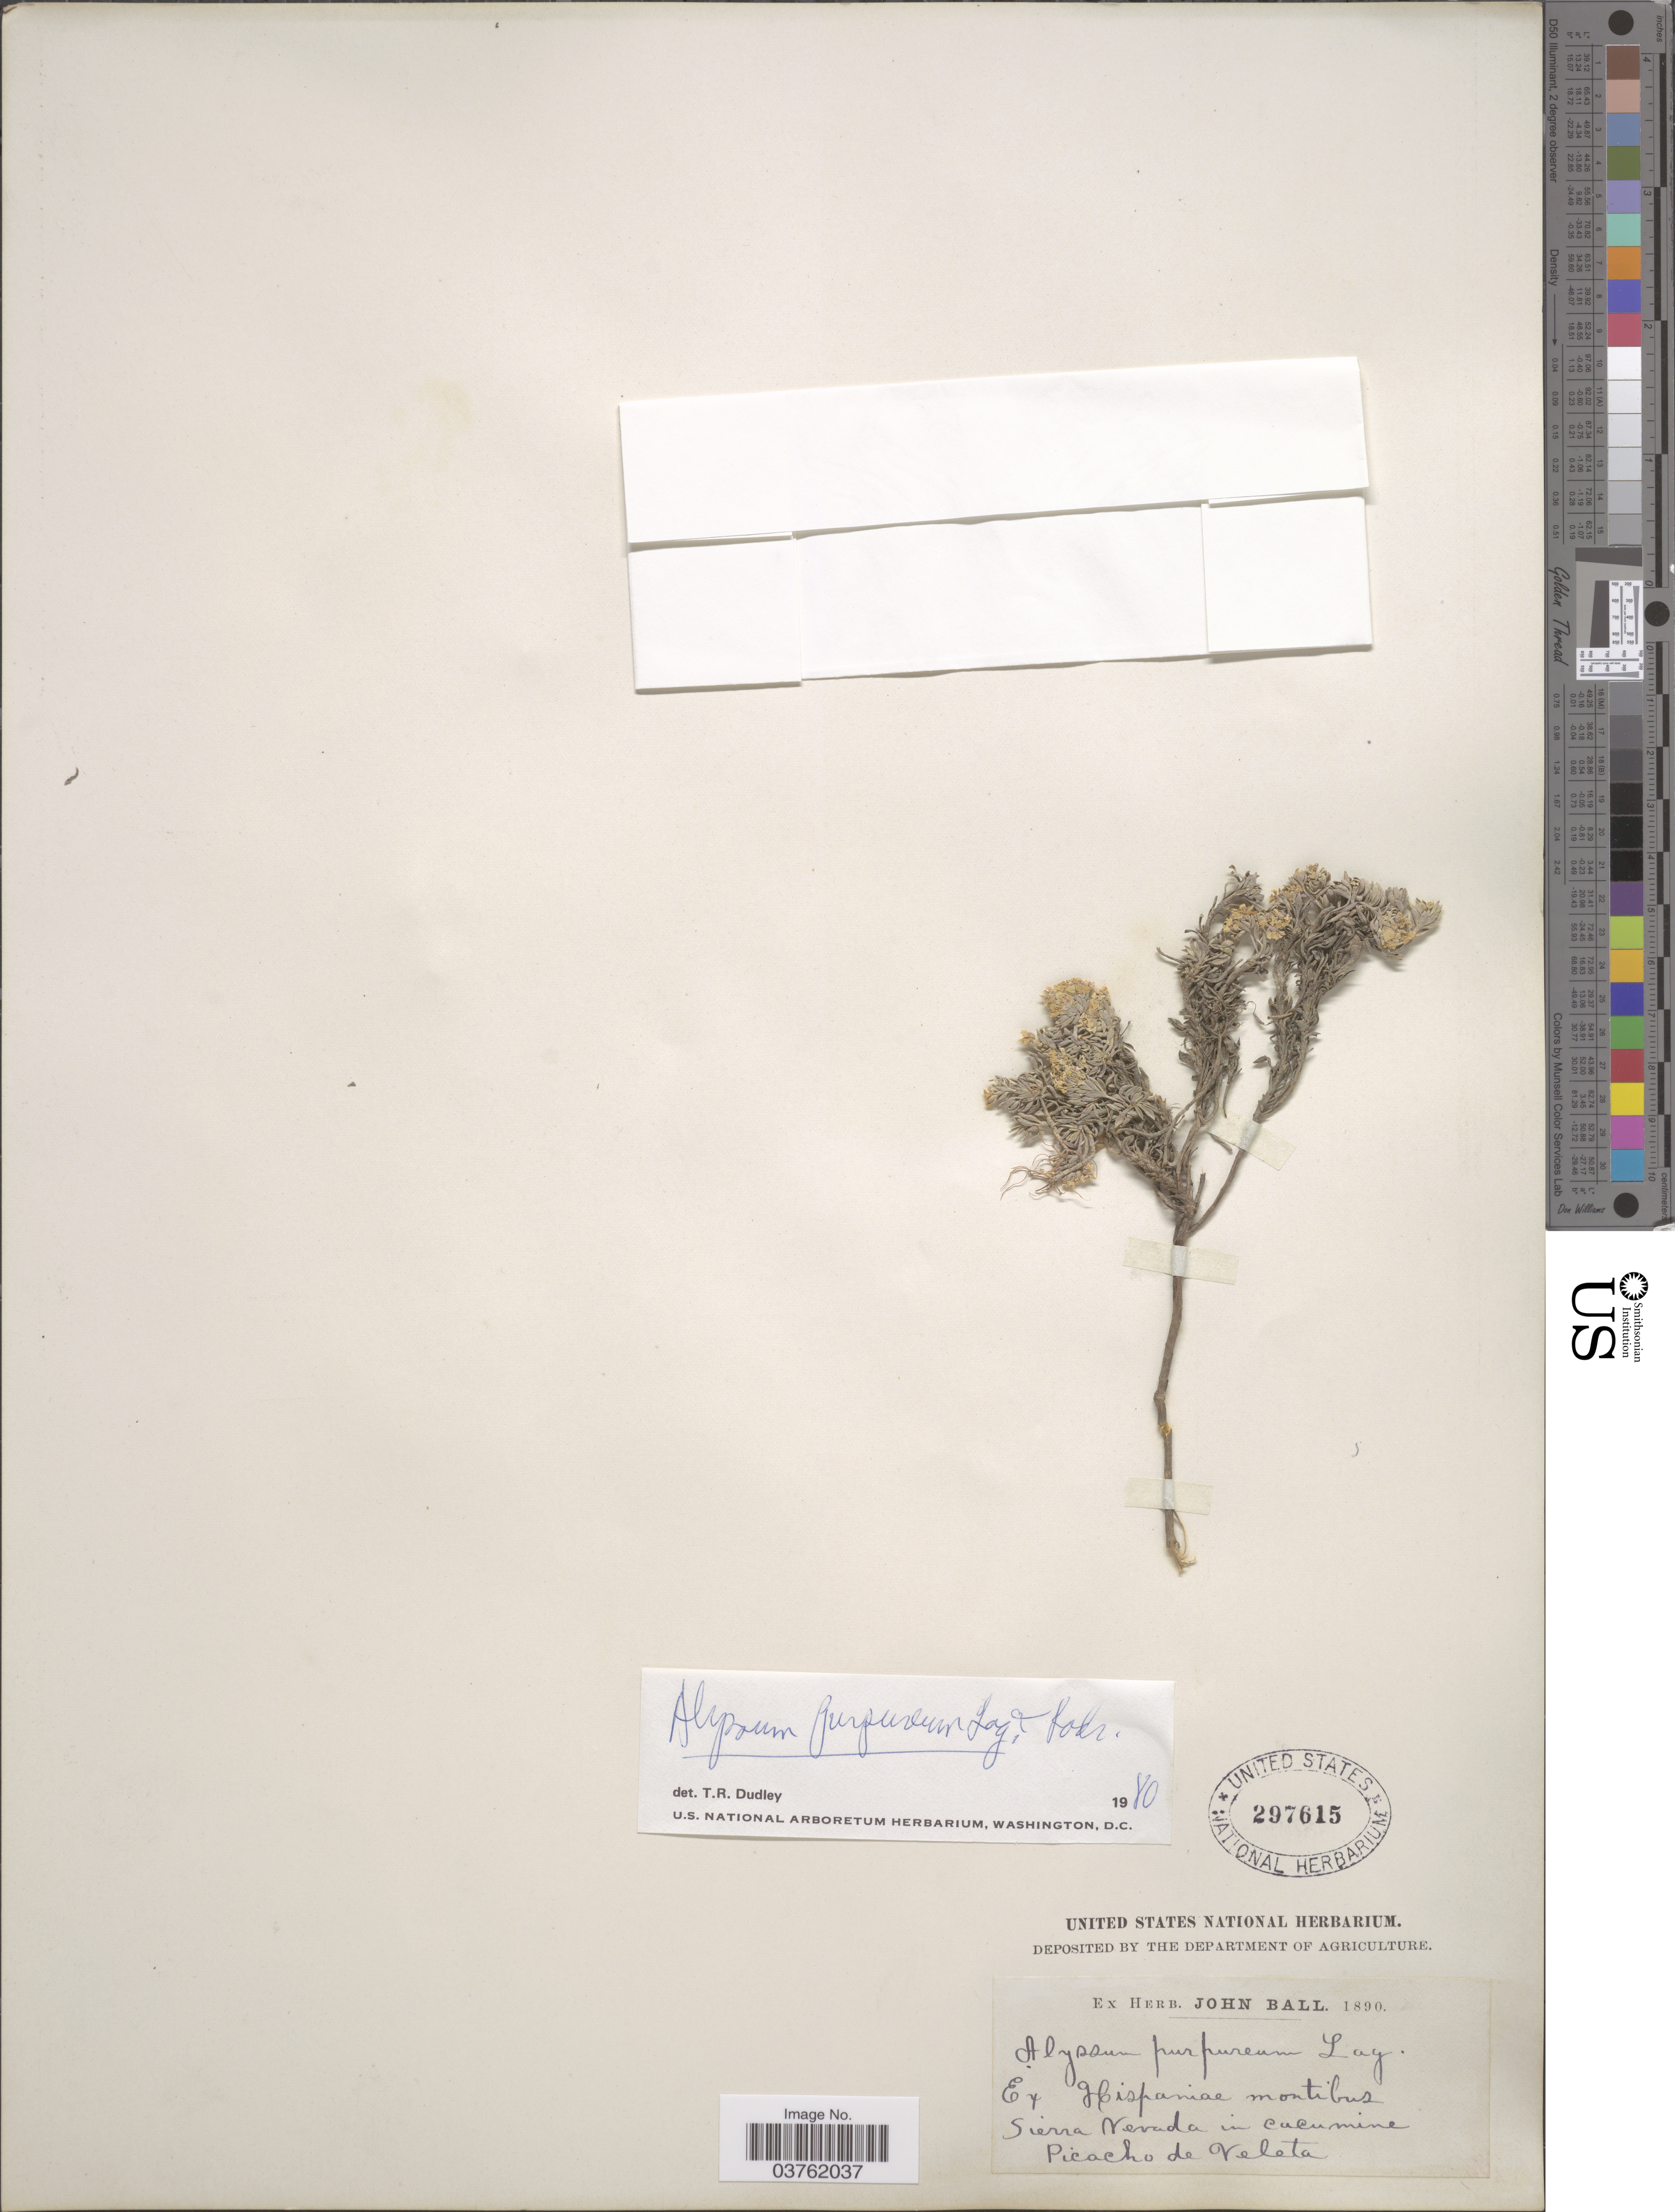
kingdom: Plantae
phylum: Tracheophyta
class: Magnoliopsida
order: Brassicales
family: Brassicaceae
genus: Alyssum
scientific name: Alyssum purpureum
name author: Lag. & Rodr.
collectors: ex herb. John Ball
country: Spain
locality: Ex Hispaniae montibus Sierra Nevada in cacumine Picacho de Veleta.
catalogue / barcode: US 297615